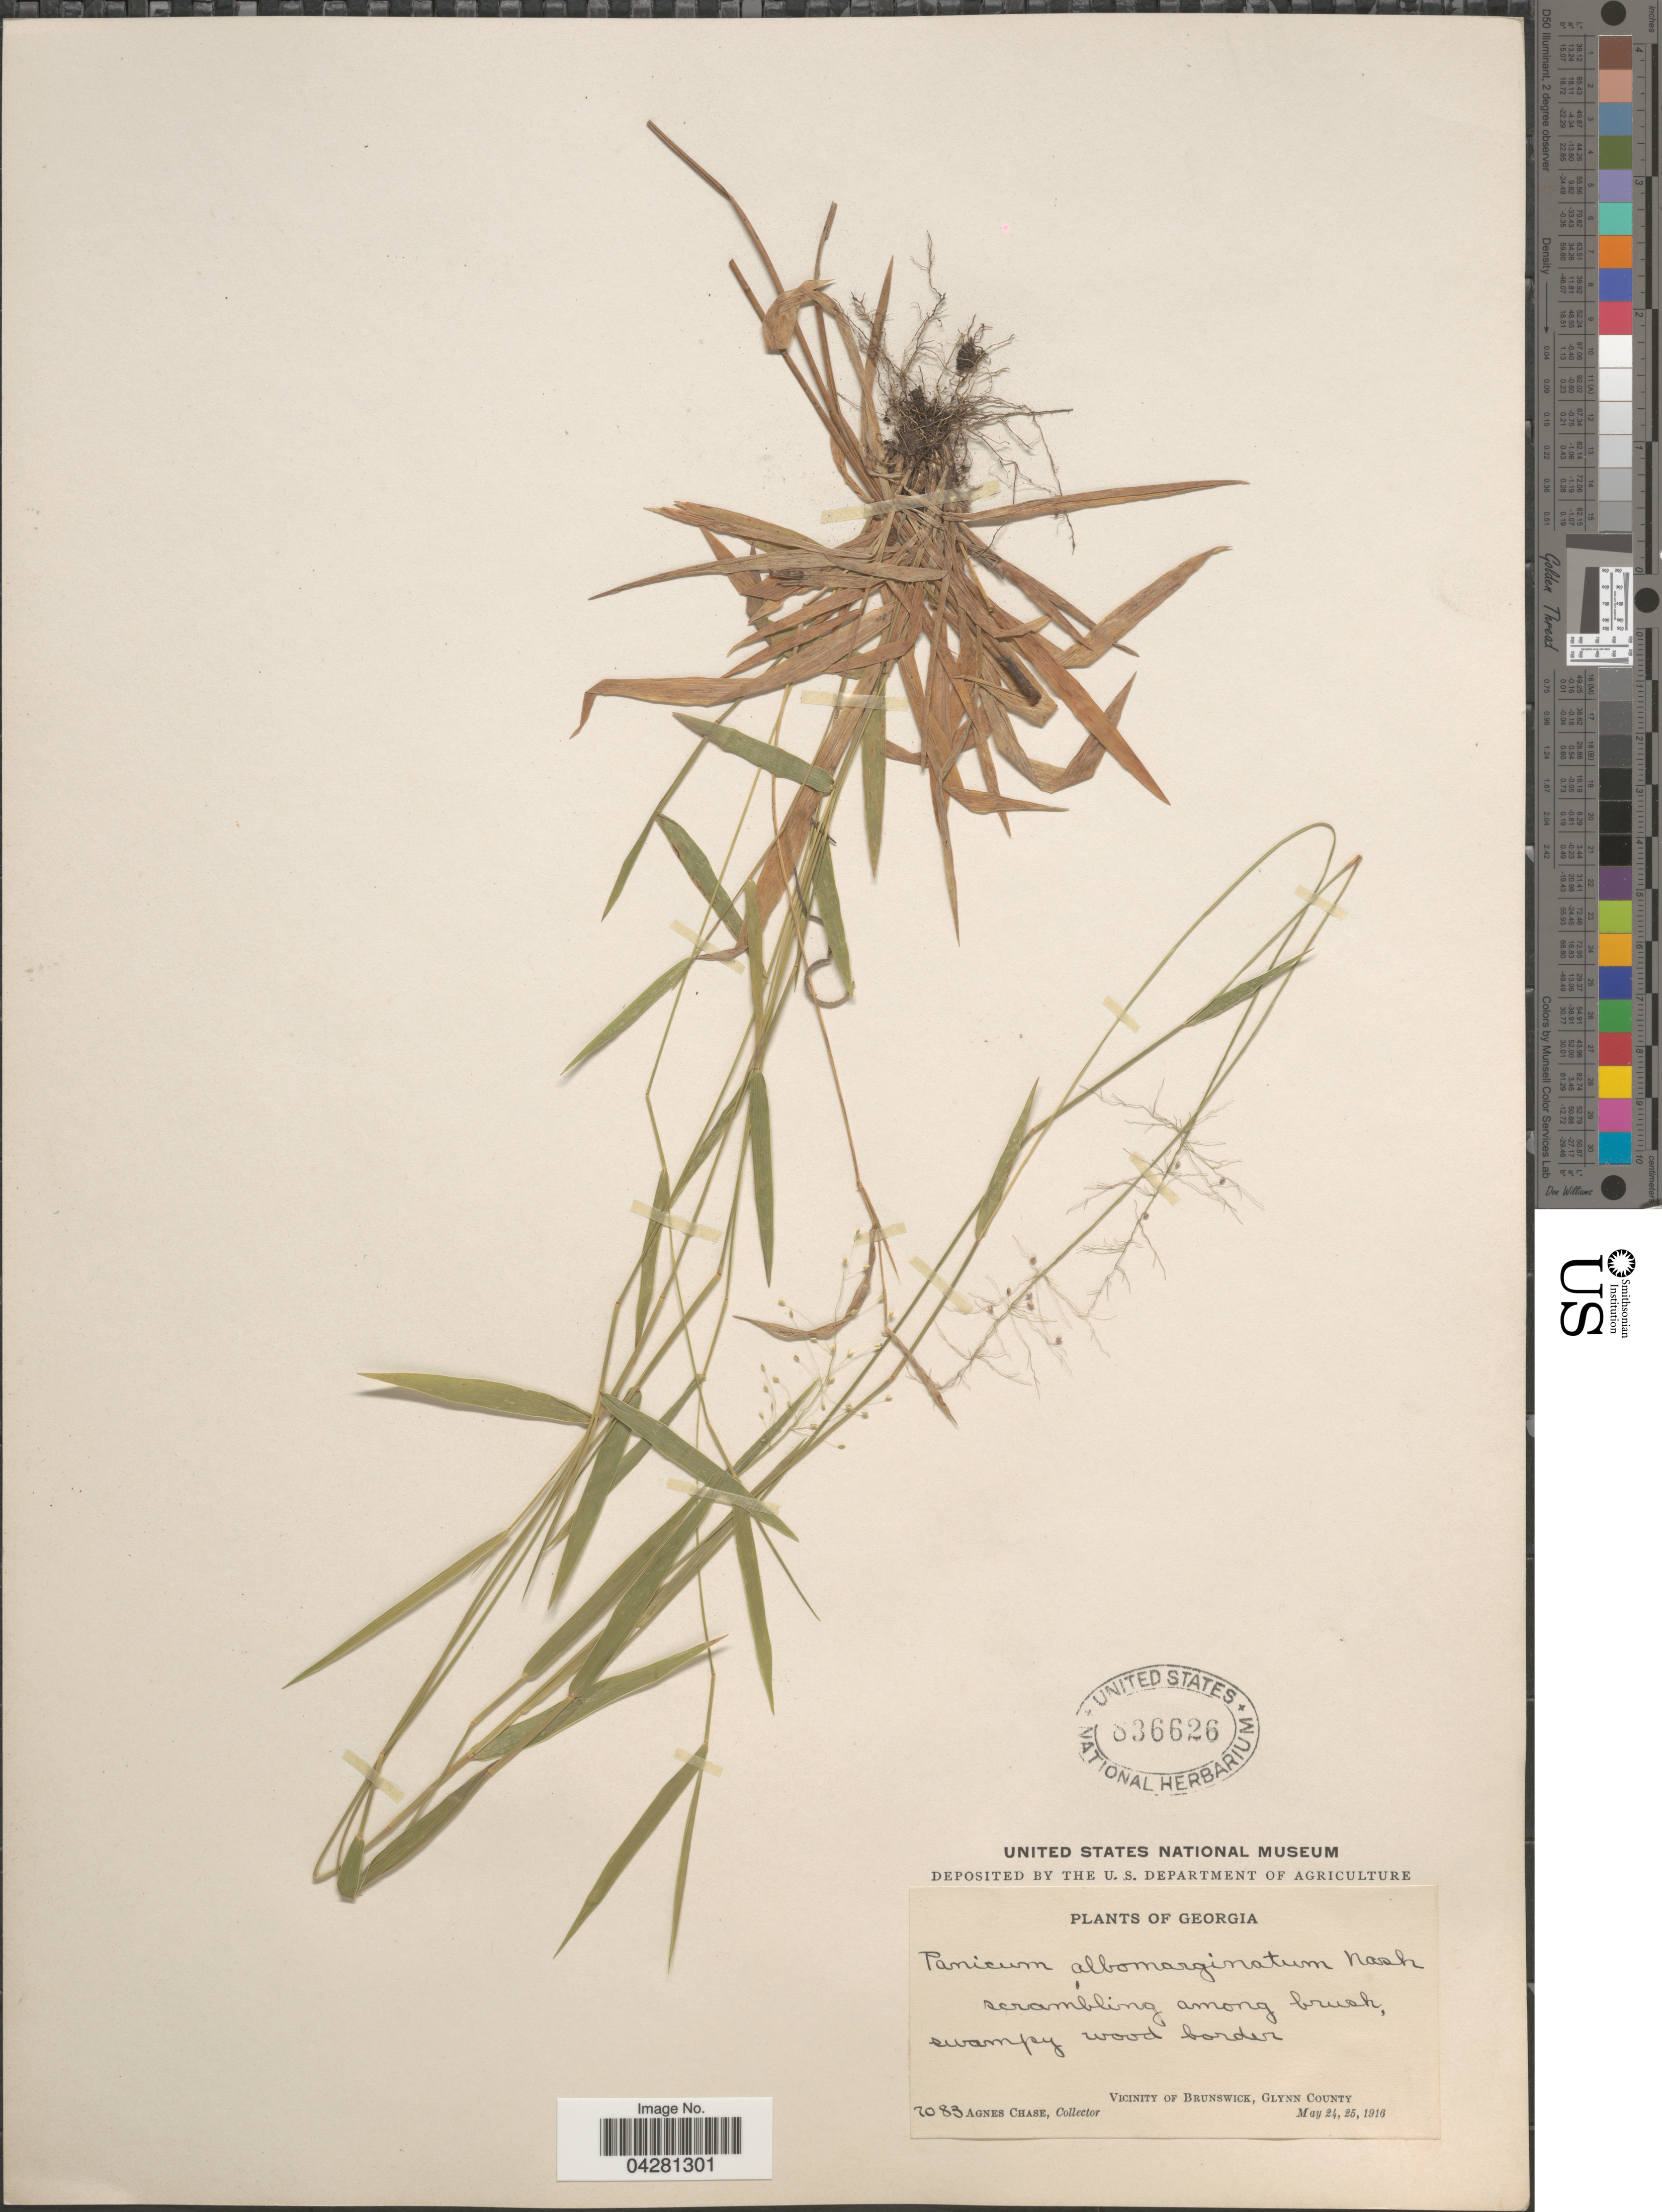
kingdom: Plantae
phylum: Tracheophyta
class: Liliopsida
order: Poales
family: Poaceae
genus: Dichanthelium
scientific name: Dichanthelium dichotomum var. unciphyllum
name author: (Trin.) Davidse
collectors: A. Chase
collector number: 7083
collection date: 1916-05-24/1916-05-25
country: United States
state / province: Georgia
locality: Vicinity of Brunswick, Glynn County.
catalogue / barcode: US 836626